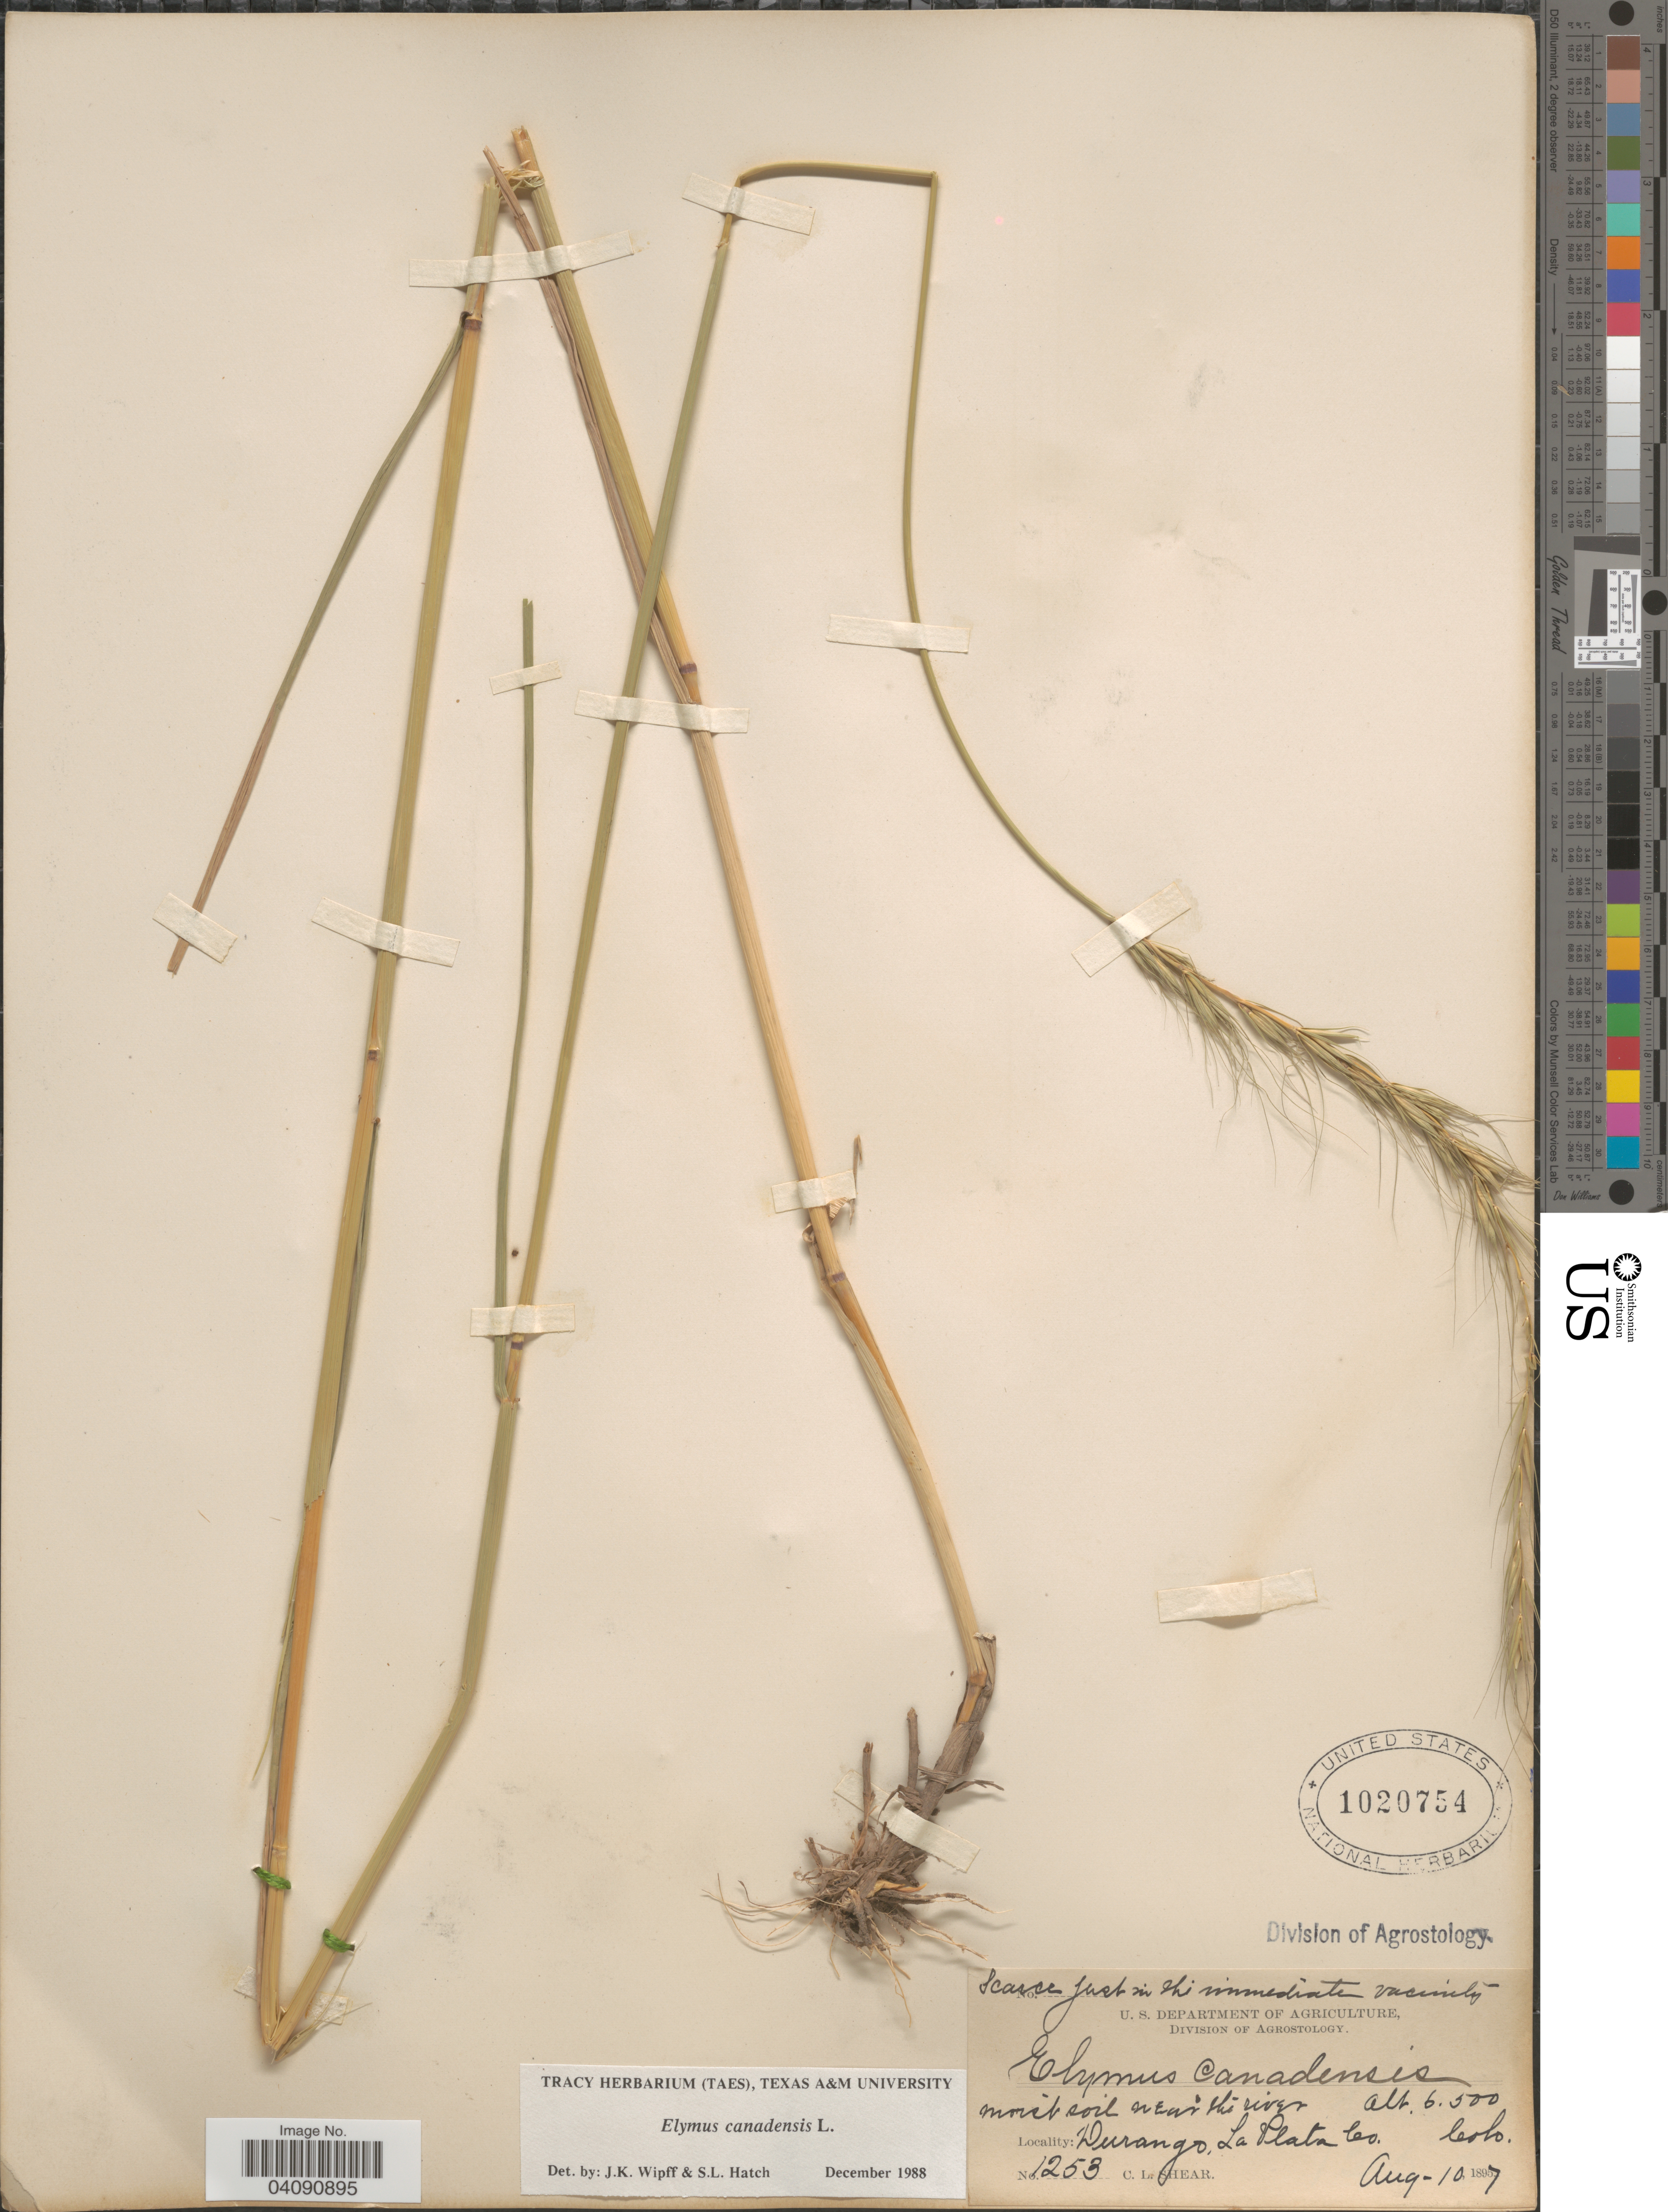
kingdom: Plantae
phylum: Tracheophyta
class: Liliopsida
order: Poales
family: Poaceae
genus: Elymus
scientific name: Elymus canadensis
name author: L.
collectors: C. L. Shear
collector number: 1253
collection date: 1897-08-10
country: United States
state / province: Colorado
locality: Durango, La Plata Co.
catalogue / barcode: US 1020754